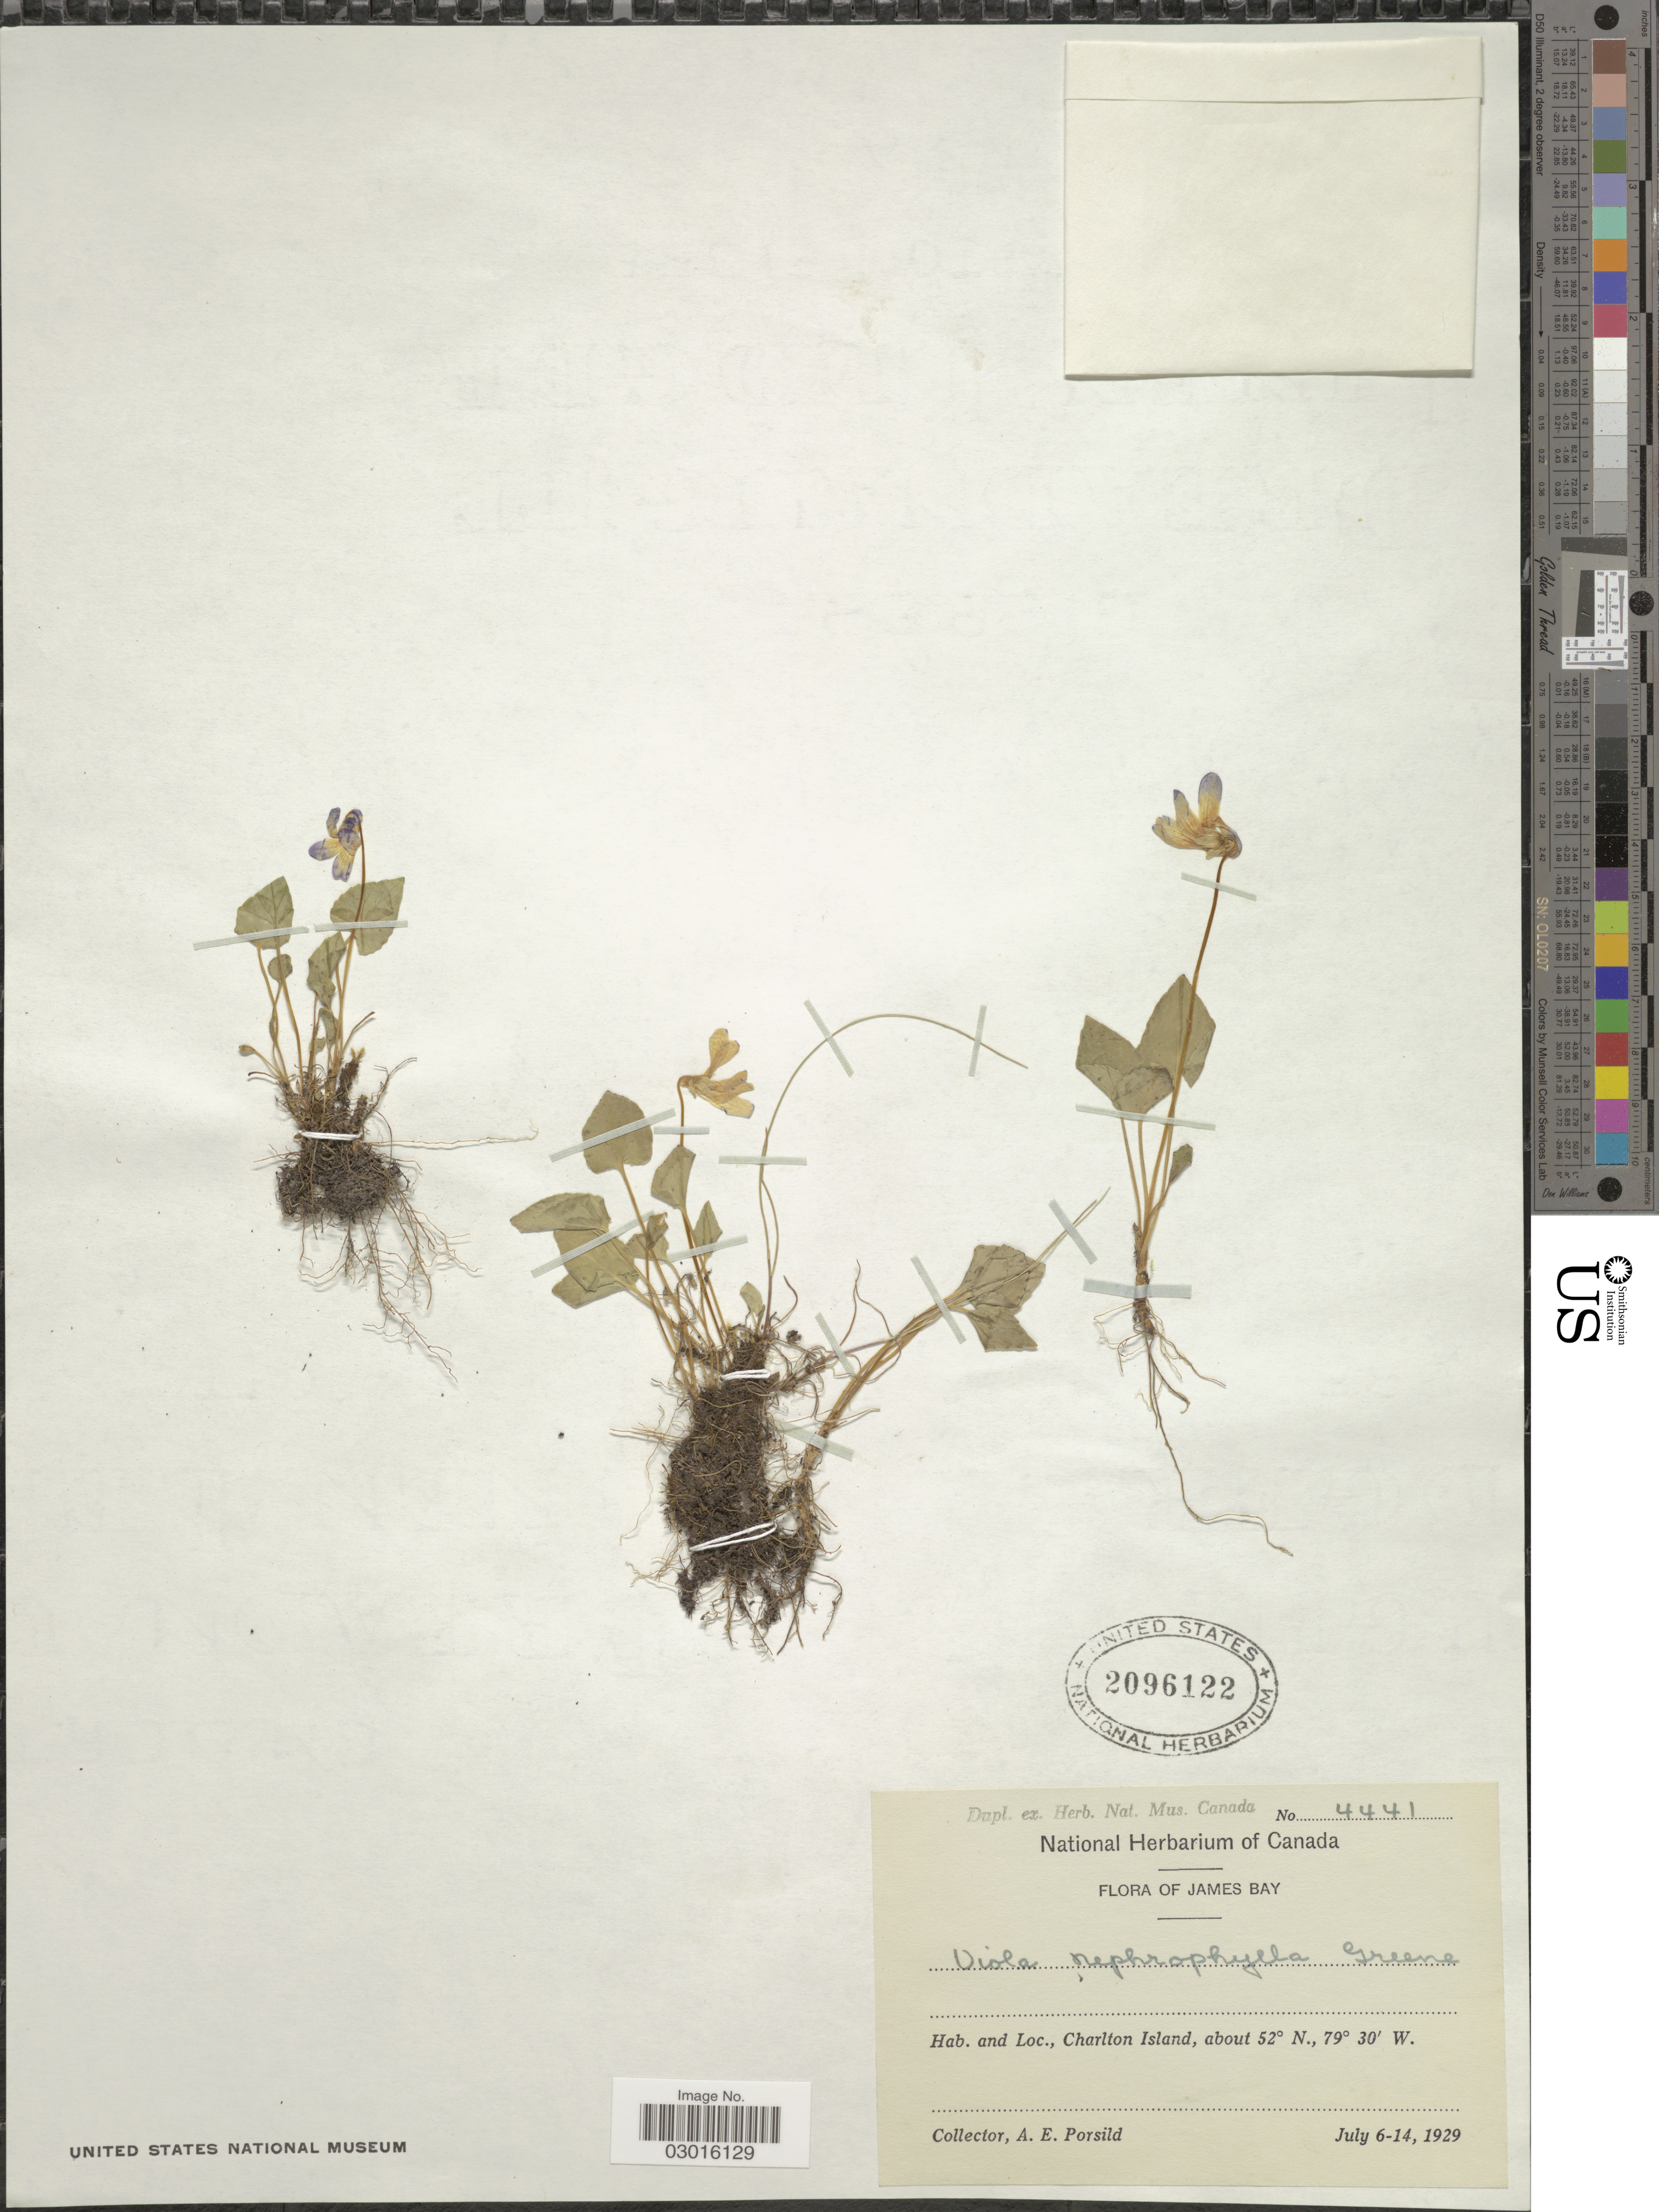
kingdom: Plantae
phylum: Tracheophyta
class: Magnoliopsida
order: Malpighiales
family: Violaceae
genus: Viola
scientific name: Viola nephrophylla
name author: Greene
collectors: A. Porslid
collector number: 4441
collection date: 1929-07-06/1929-07-14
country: Canada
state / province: Nunavut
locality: James Bay, Charlton Island.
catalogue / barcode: US 2096122